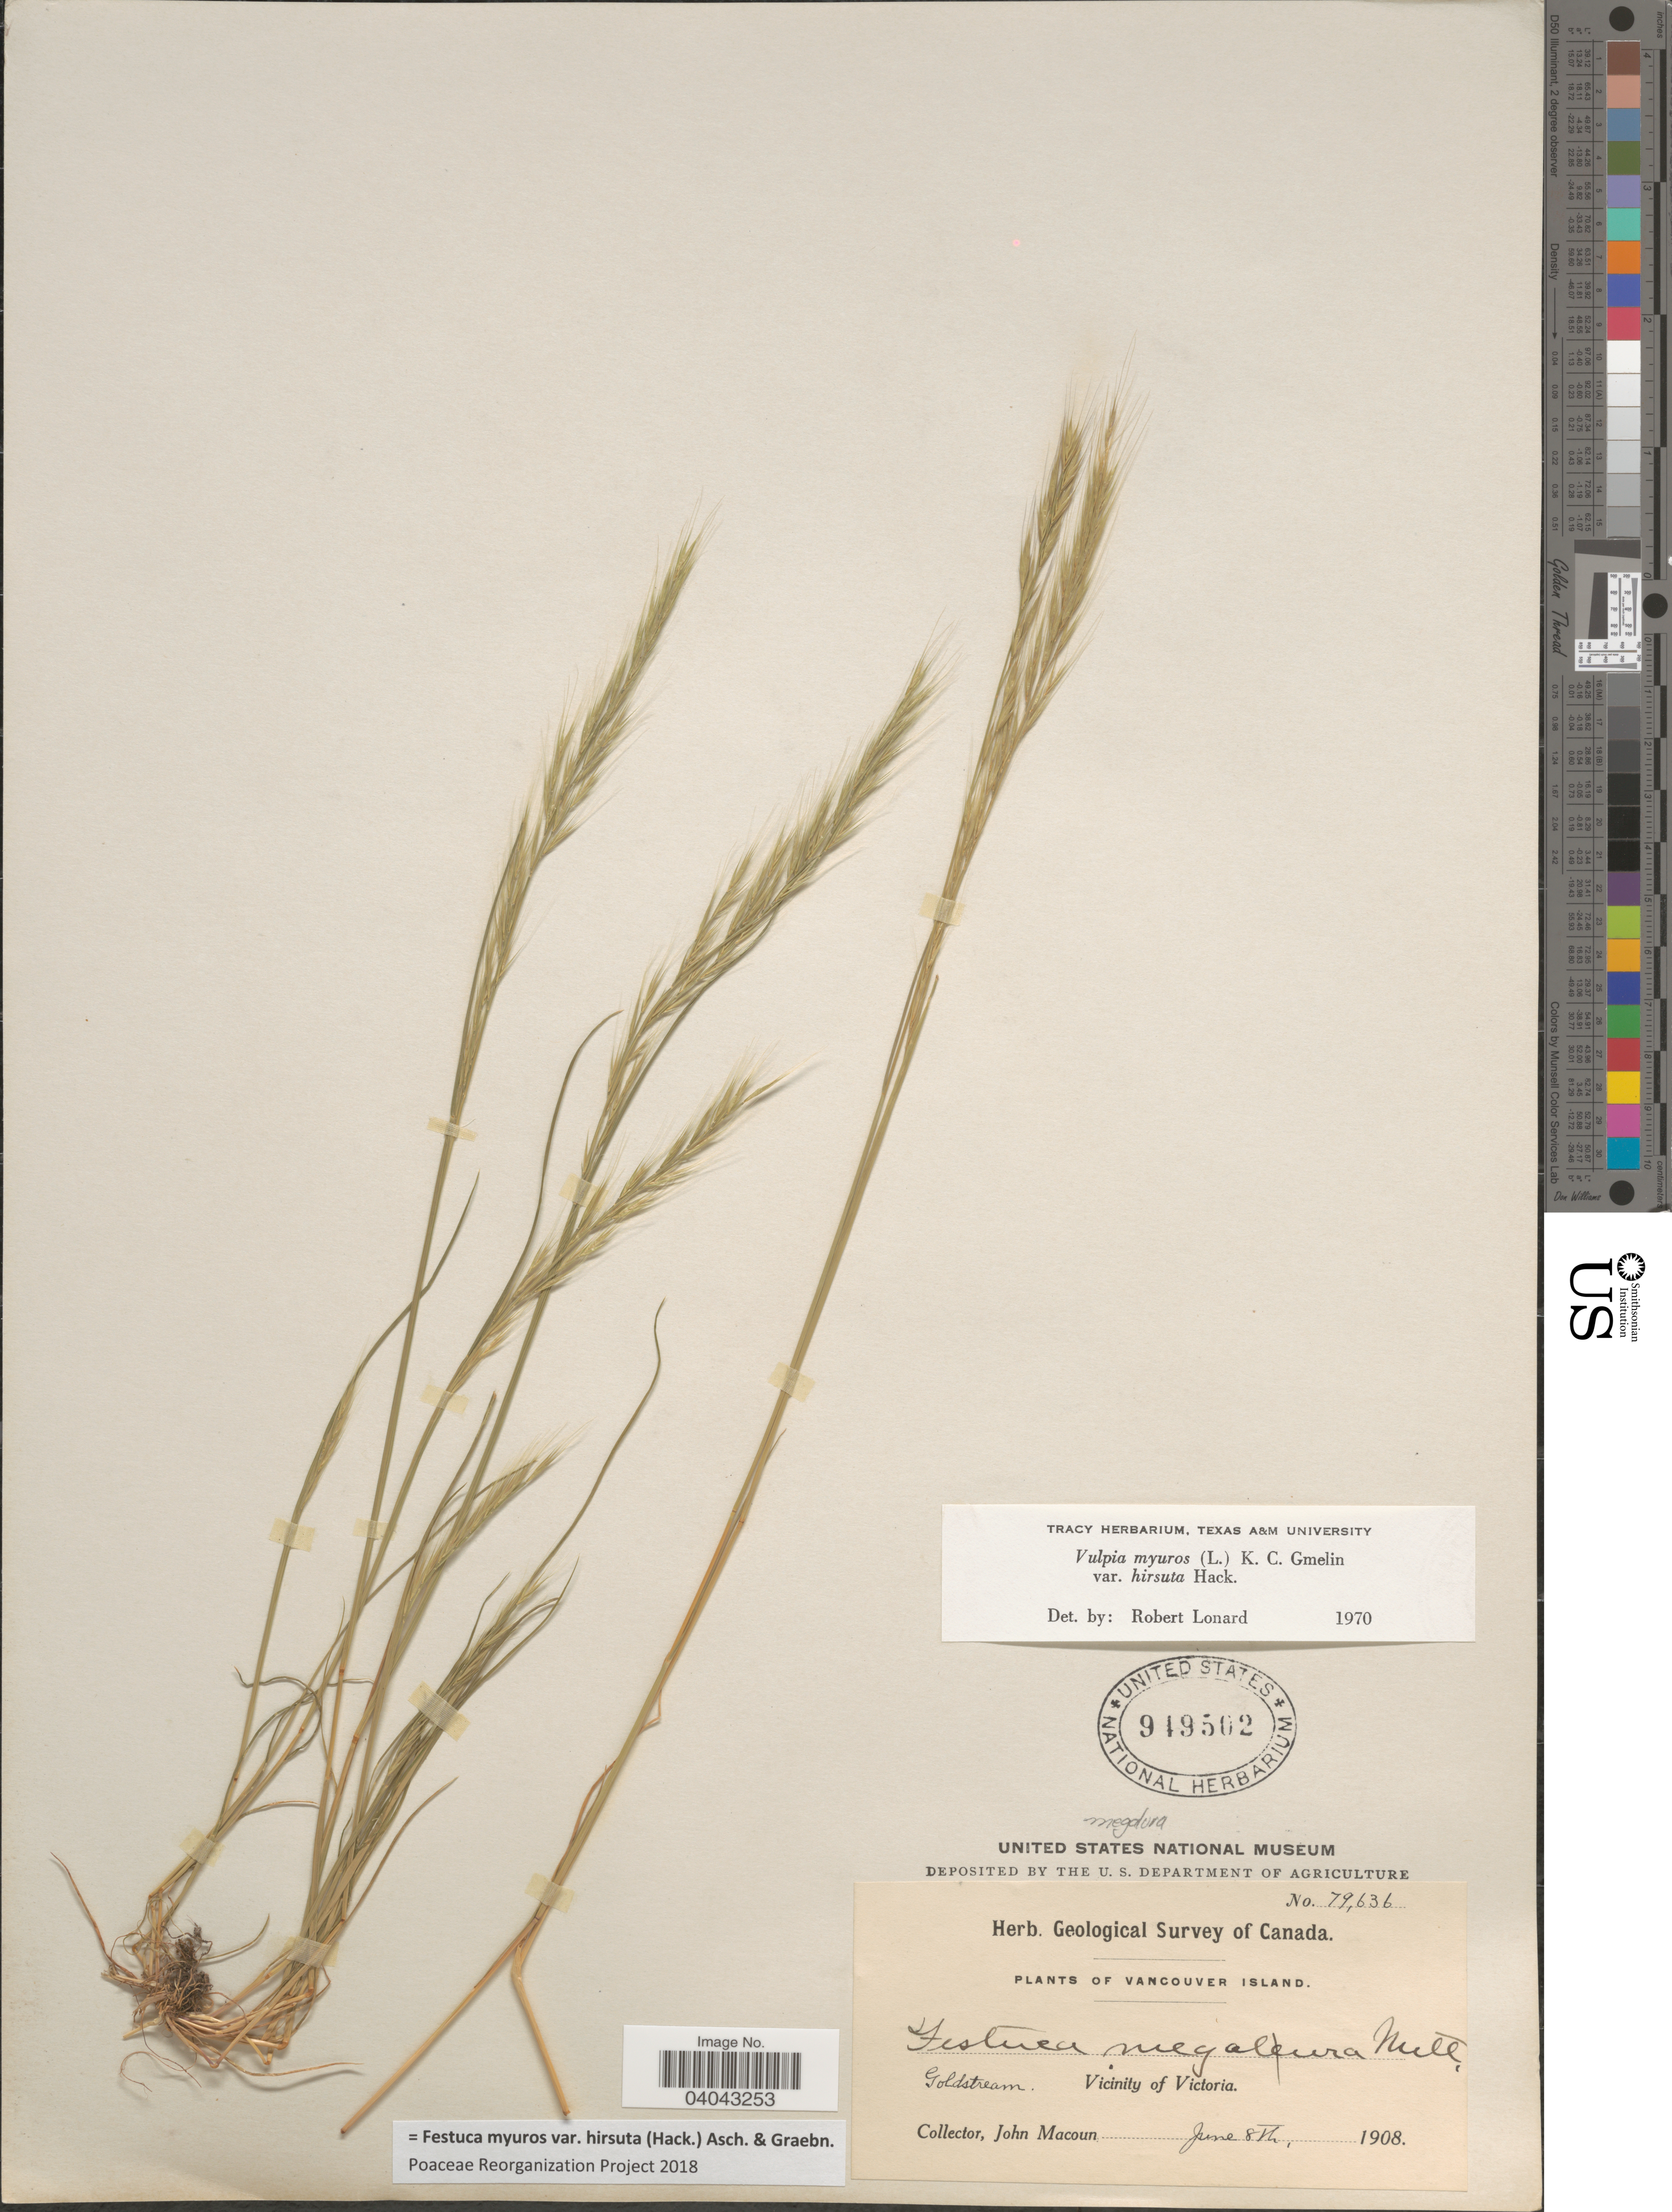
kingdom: Plantae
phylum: Tracheophyta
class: Liliopsida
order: Poales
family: Poaceae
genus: Festuca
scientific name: Festuca myuros var. hirsuta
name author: (Hack.) Asch. & Graebn.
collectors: J. Macoun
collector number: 79636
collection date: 1908-06-08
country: Canada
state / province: British Columbia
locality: Vancouver Island. Goldstream. Vicinity of Victoria.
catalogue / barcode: US 949502